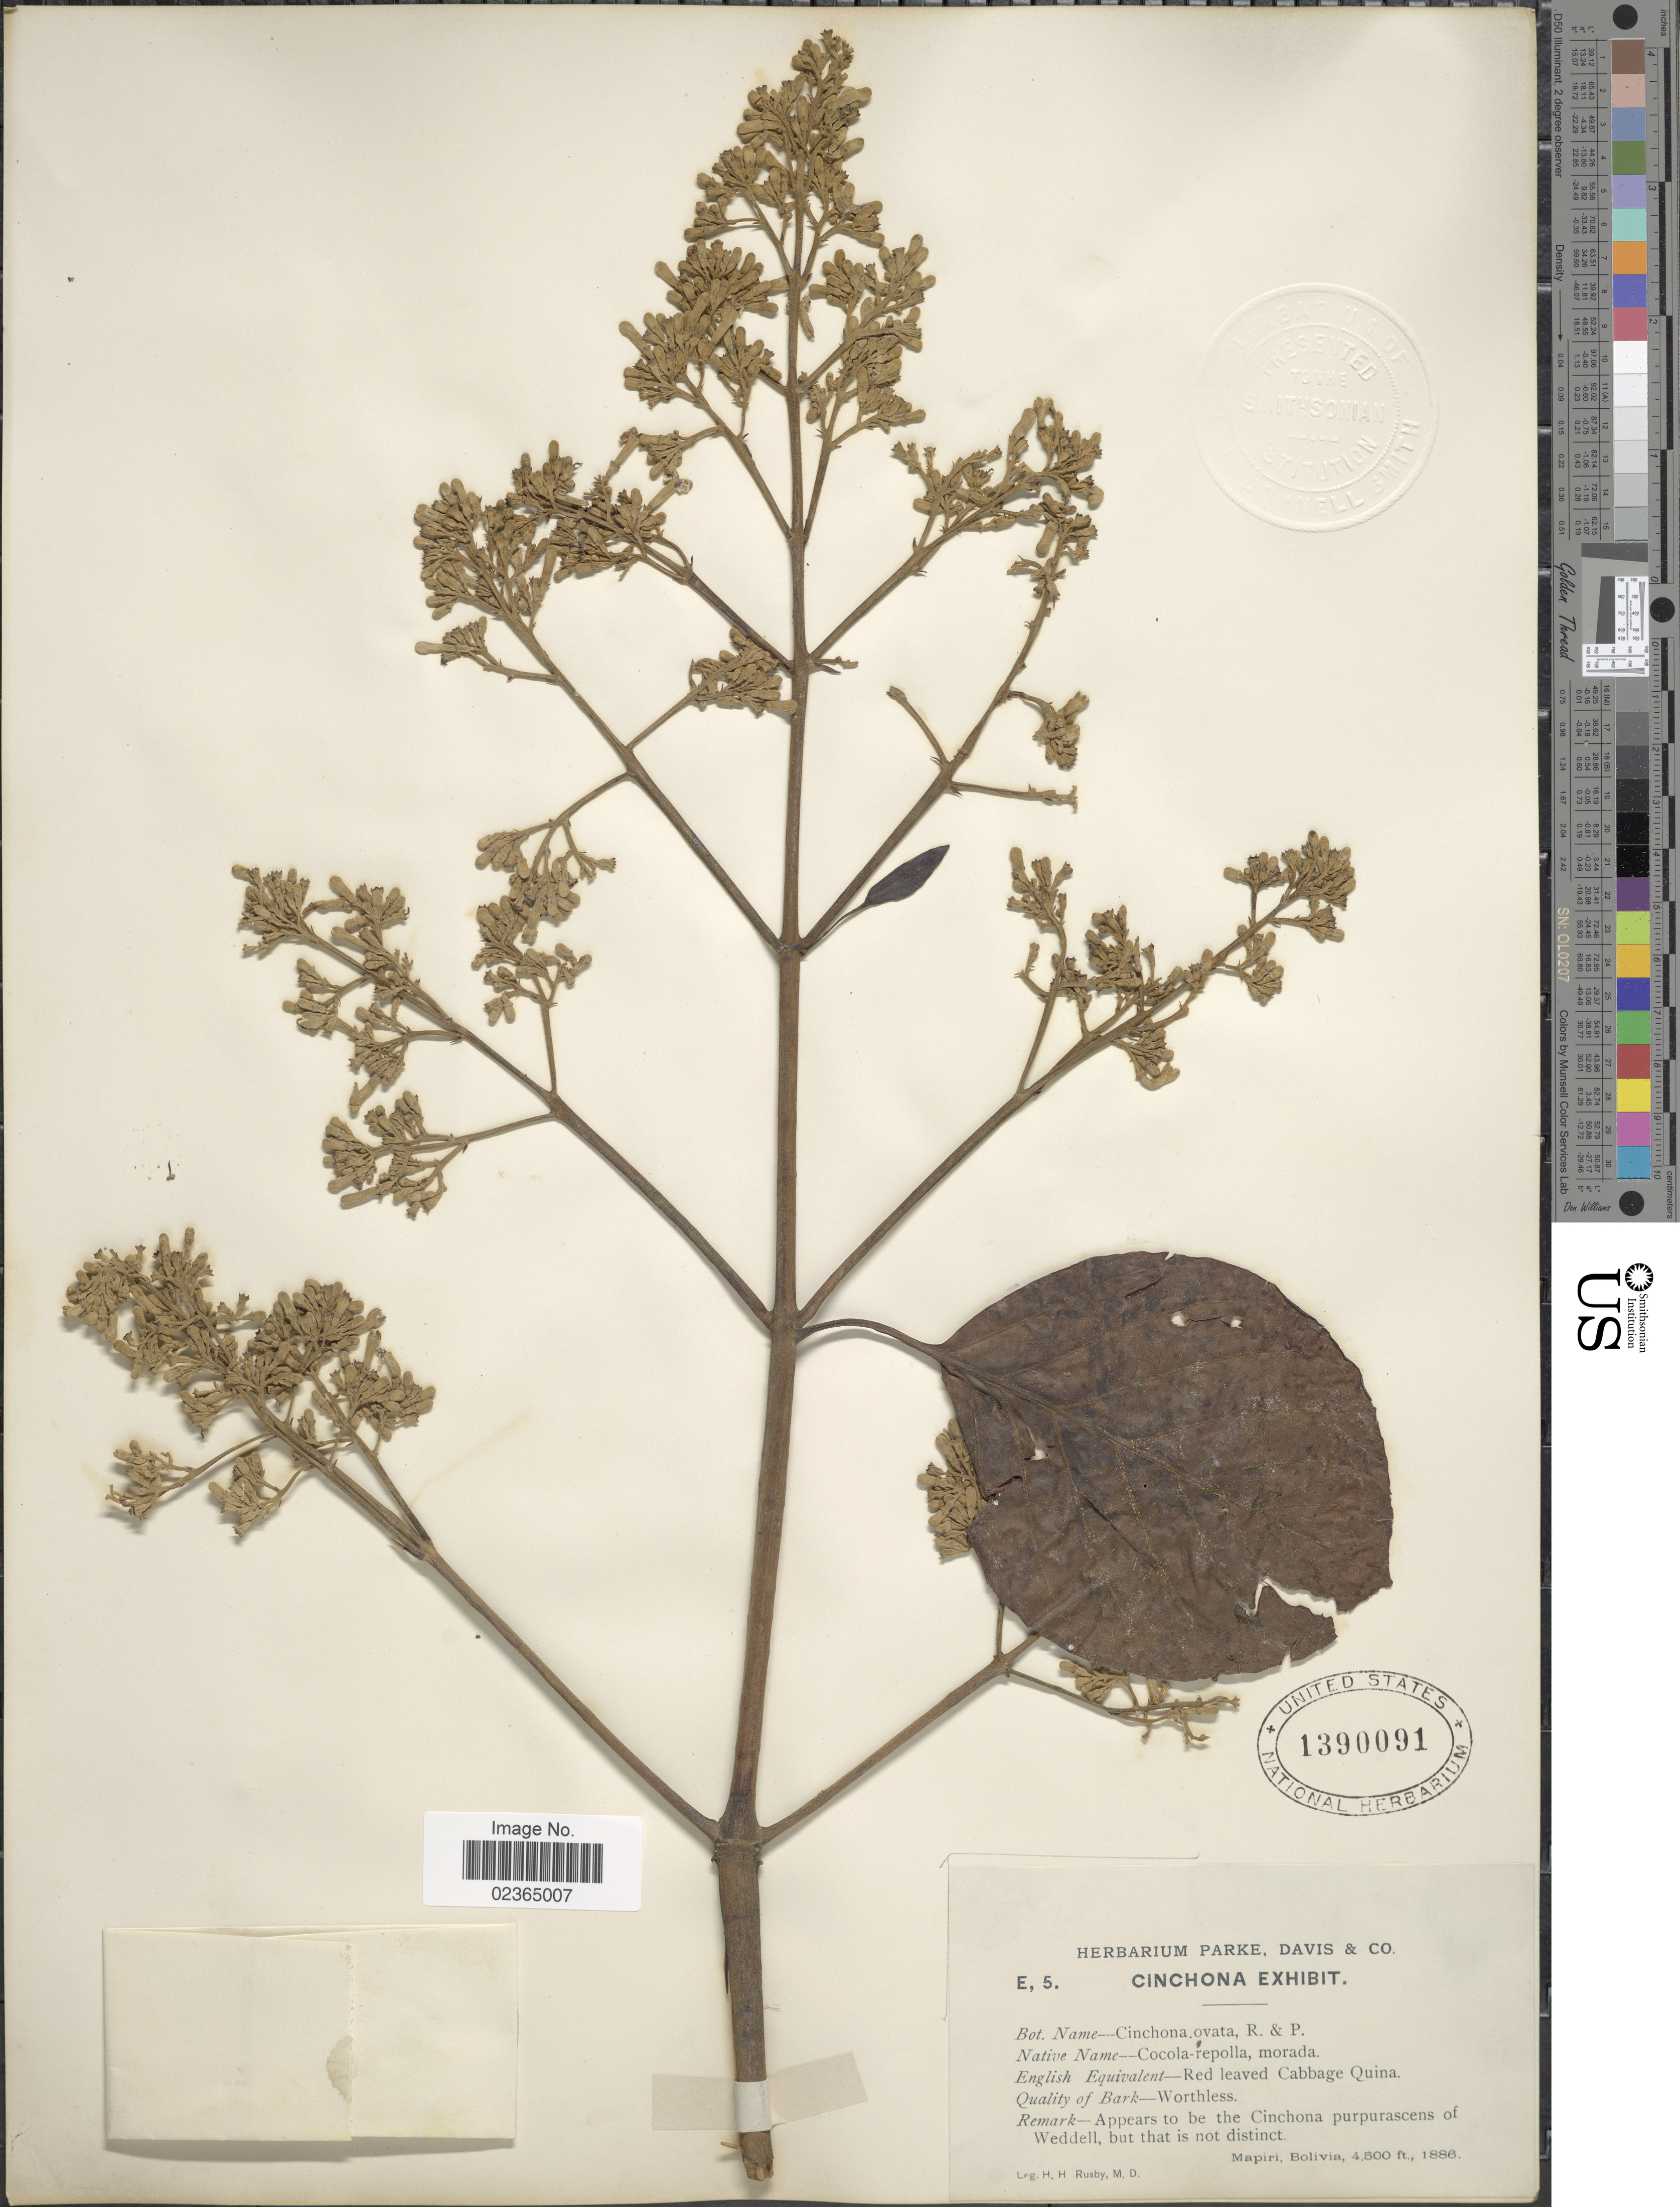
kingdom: Plantae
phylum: Tracheophyta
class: Magnoliopsida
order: Gentianales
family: Rubiaceae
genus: Cinchona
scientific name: Cinchona pubescens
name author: Vahl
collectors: H. H. Rusby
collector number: E, 5.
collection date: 1886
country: Bolivia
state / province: La Páz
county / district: Larecaja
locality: Mapiri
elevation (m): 1372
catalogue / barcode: US 1390091